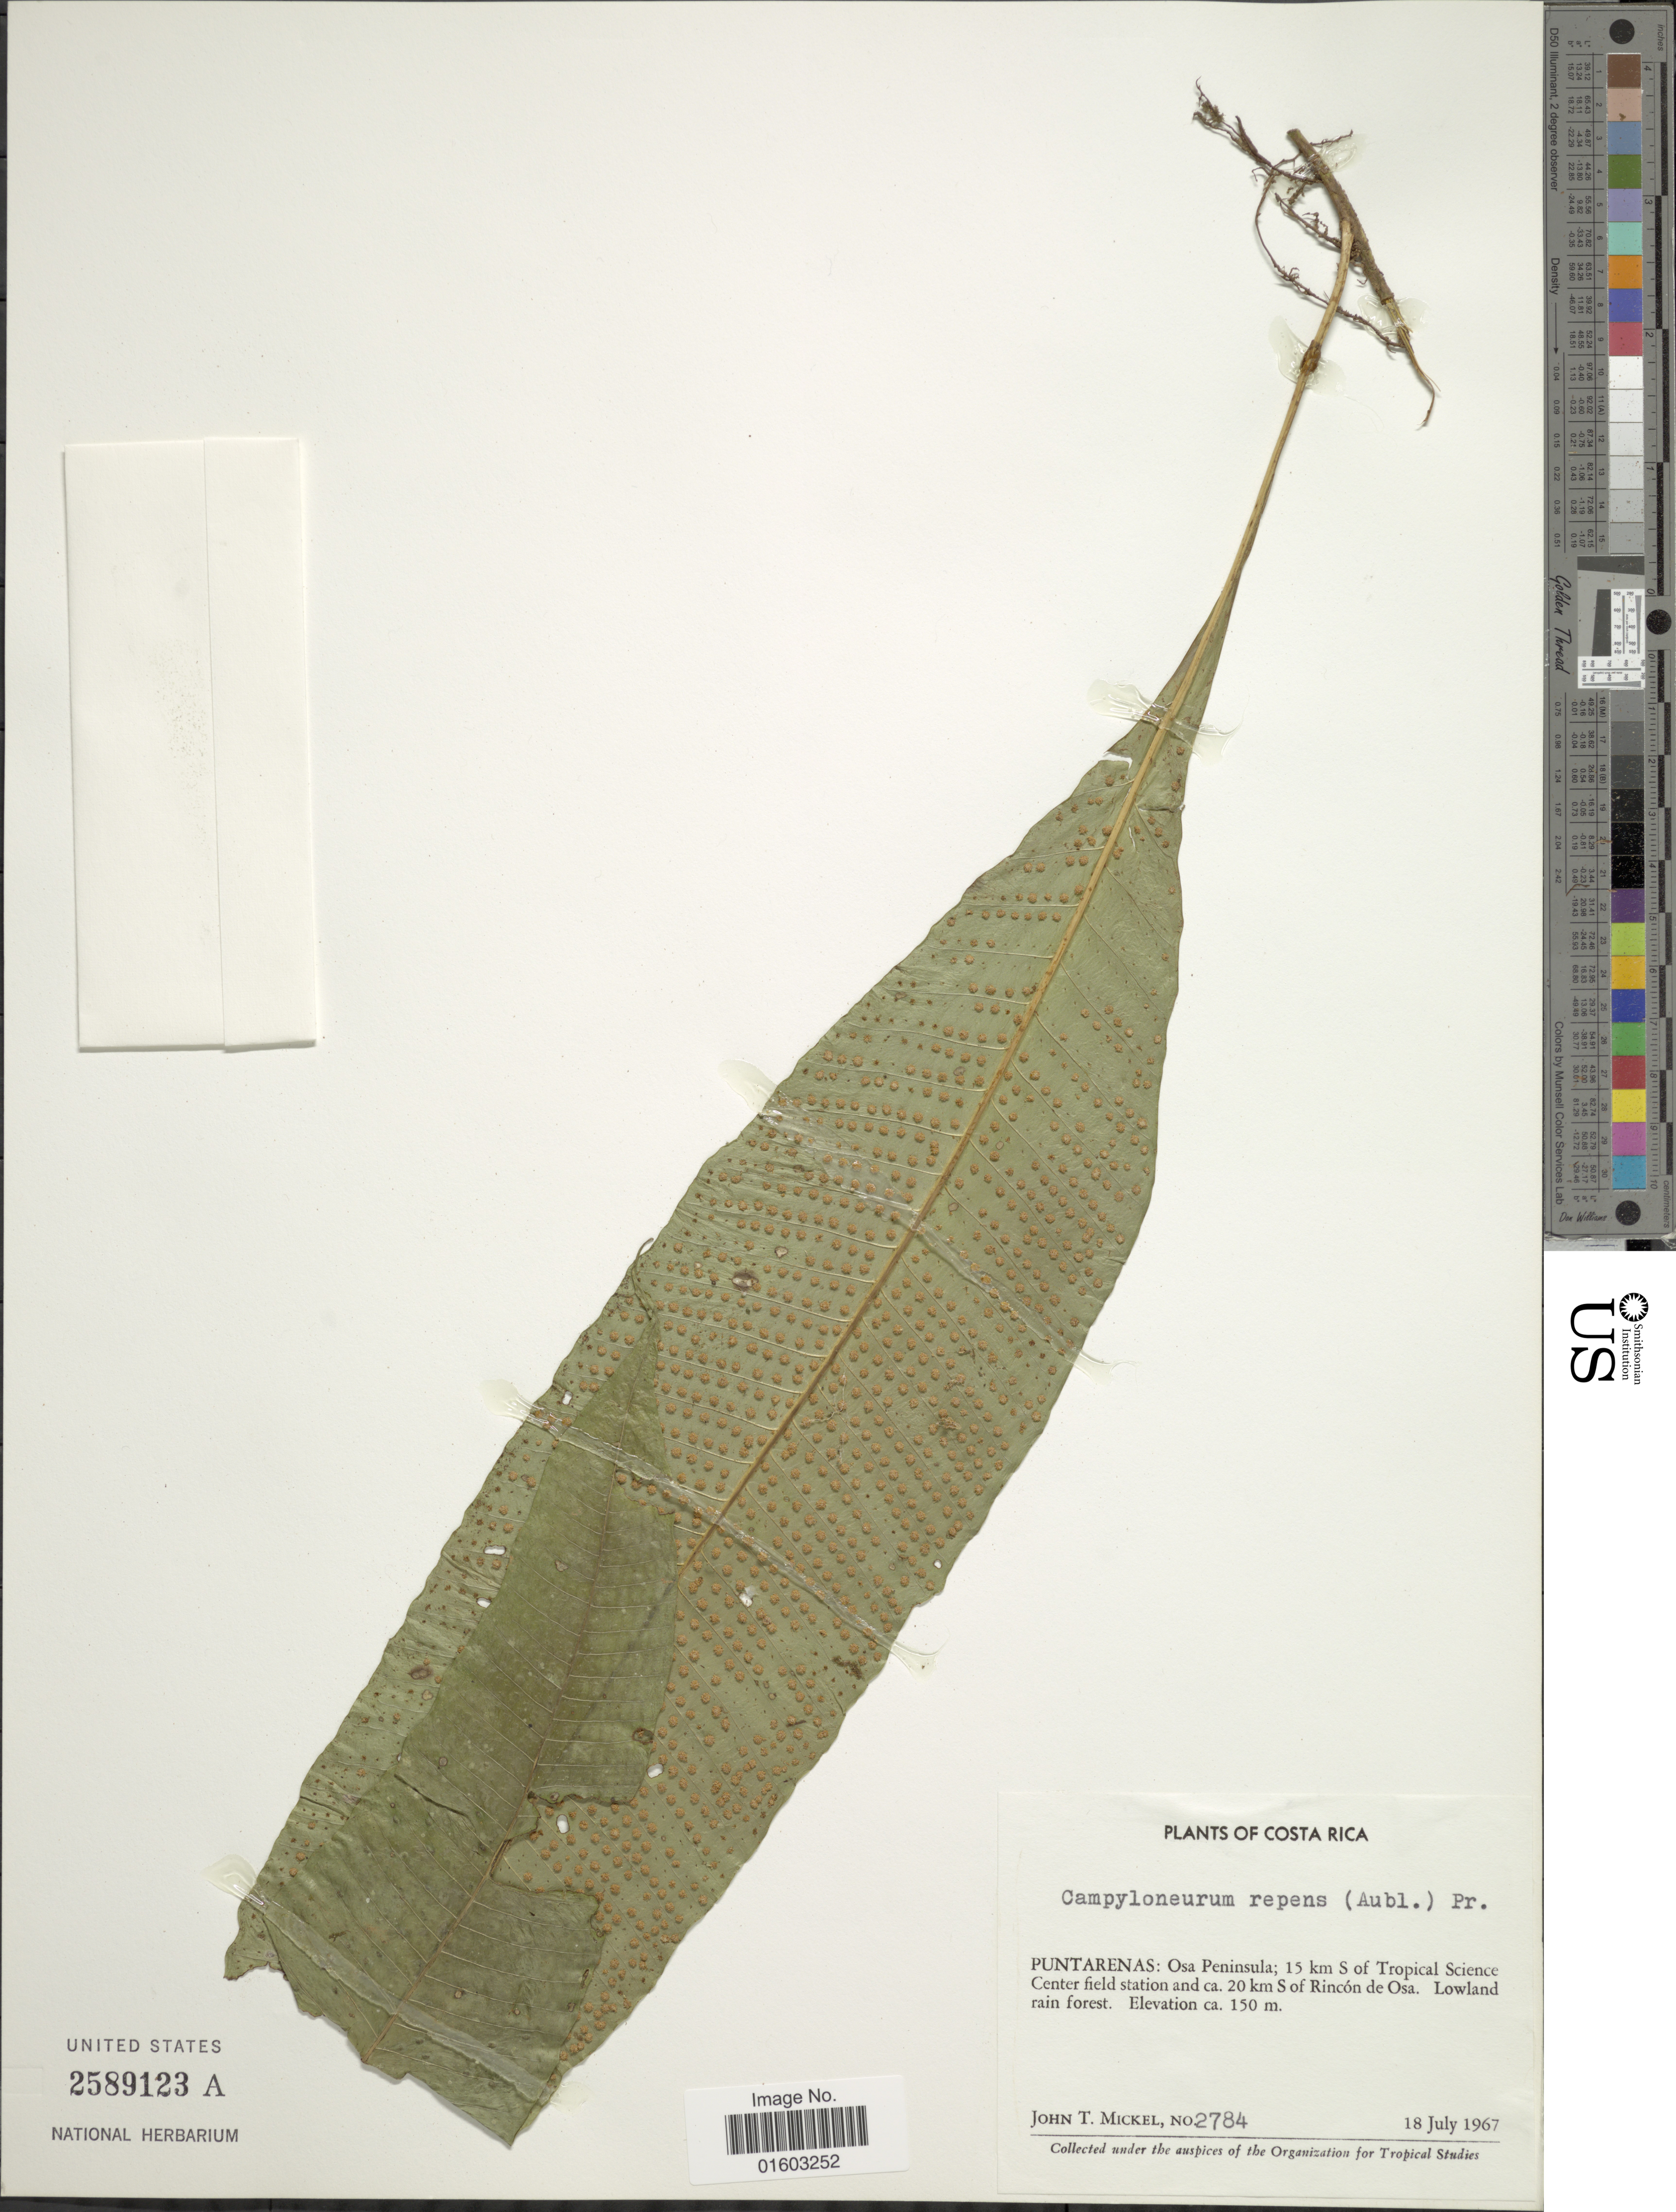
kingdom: Plantae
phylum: Tracheophyta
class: Polypodiopsida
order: Polypodiales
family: Polypodiaceae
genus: Campyloneurum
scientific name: Campyloneurum repens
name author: (Aubl.) C. Presl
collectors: J. T. Mickel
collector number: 2784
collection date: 1967-07-18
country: Costa Rica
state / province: Puntarenas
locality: Osa Peninsula, 15 km S of Tropical Science center field station and 20 km S of Rincon de Osa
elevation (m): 150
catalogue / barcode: US 2589123A